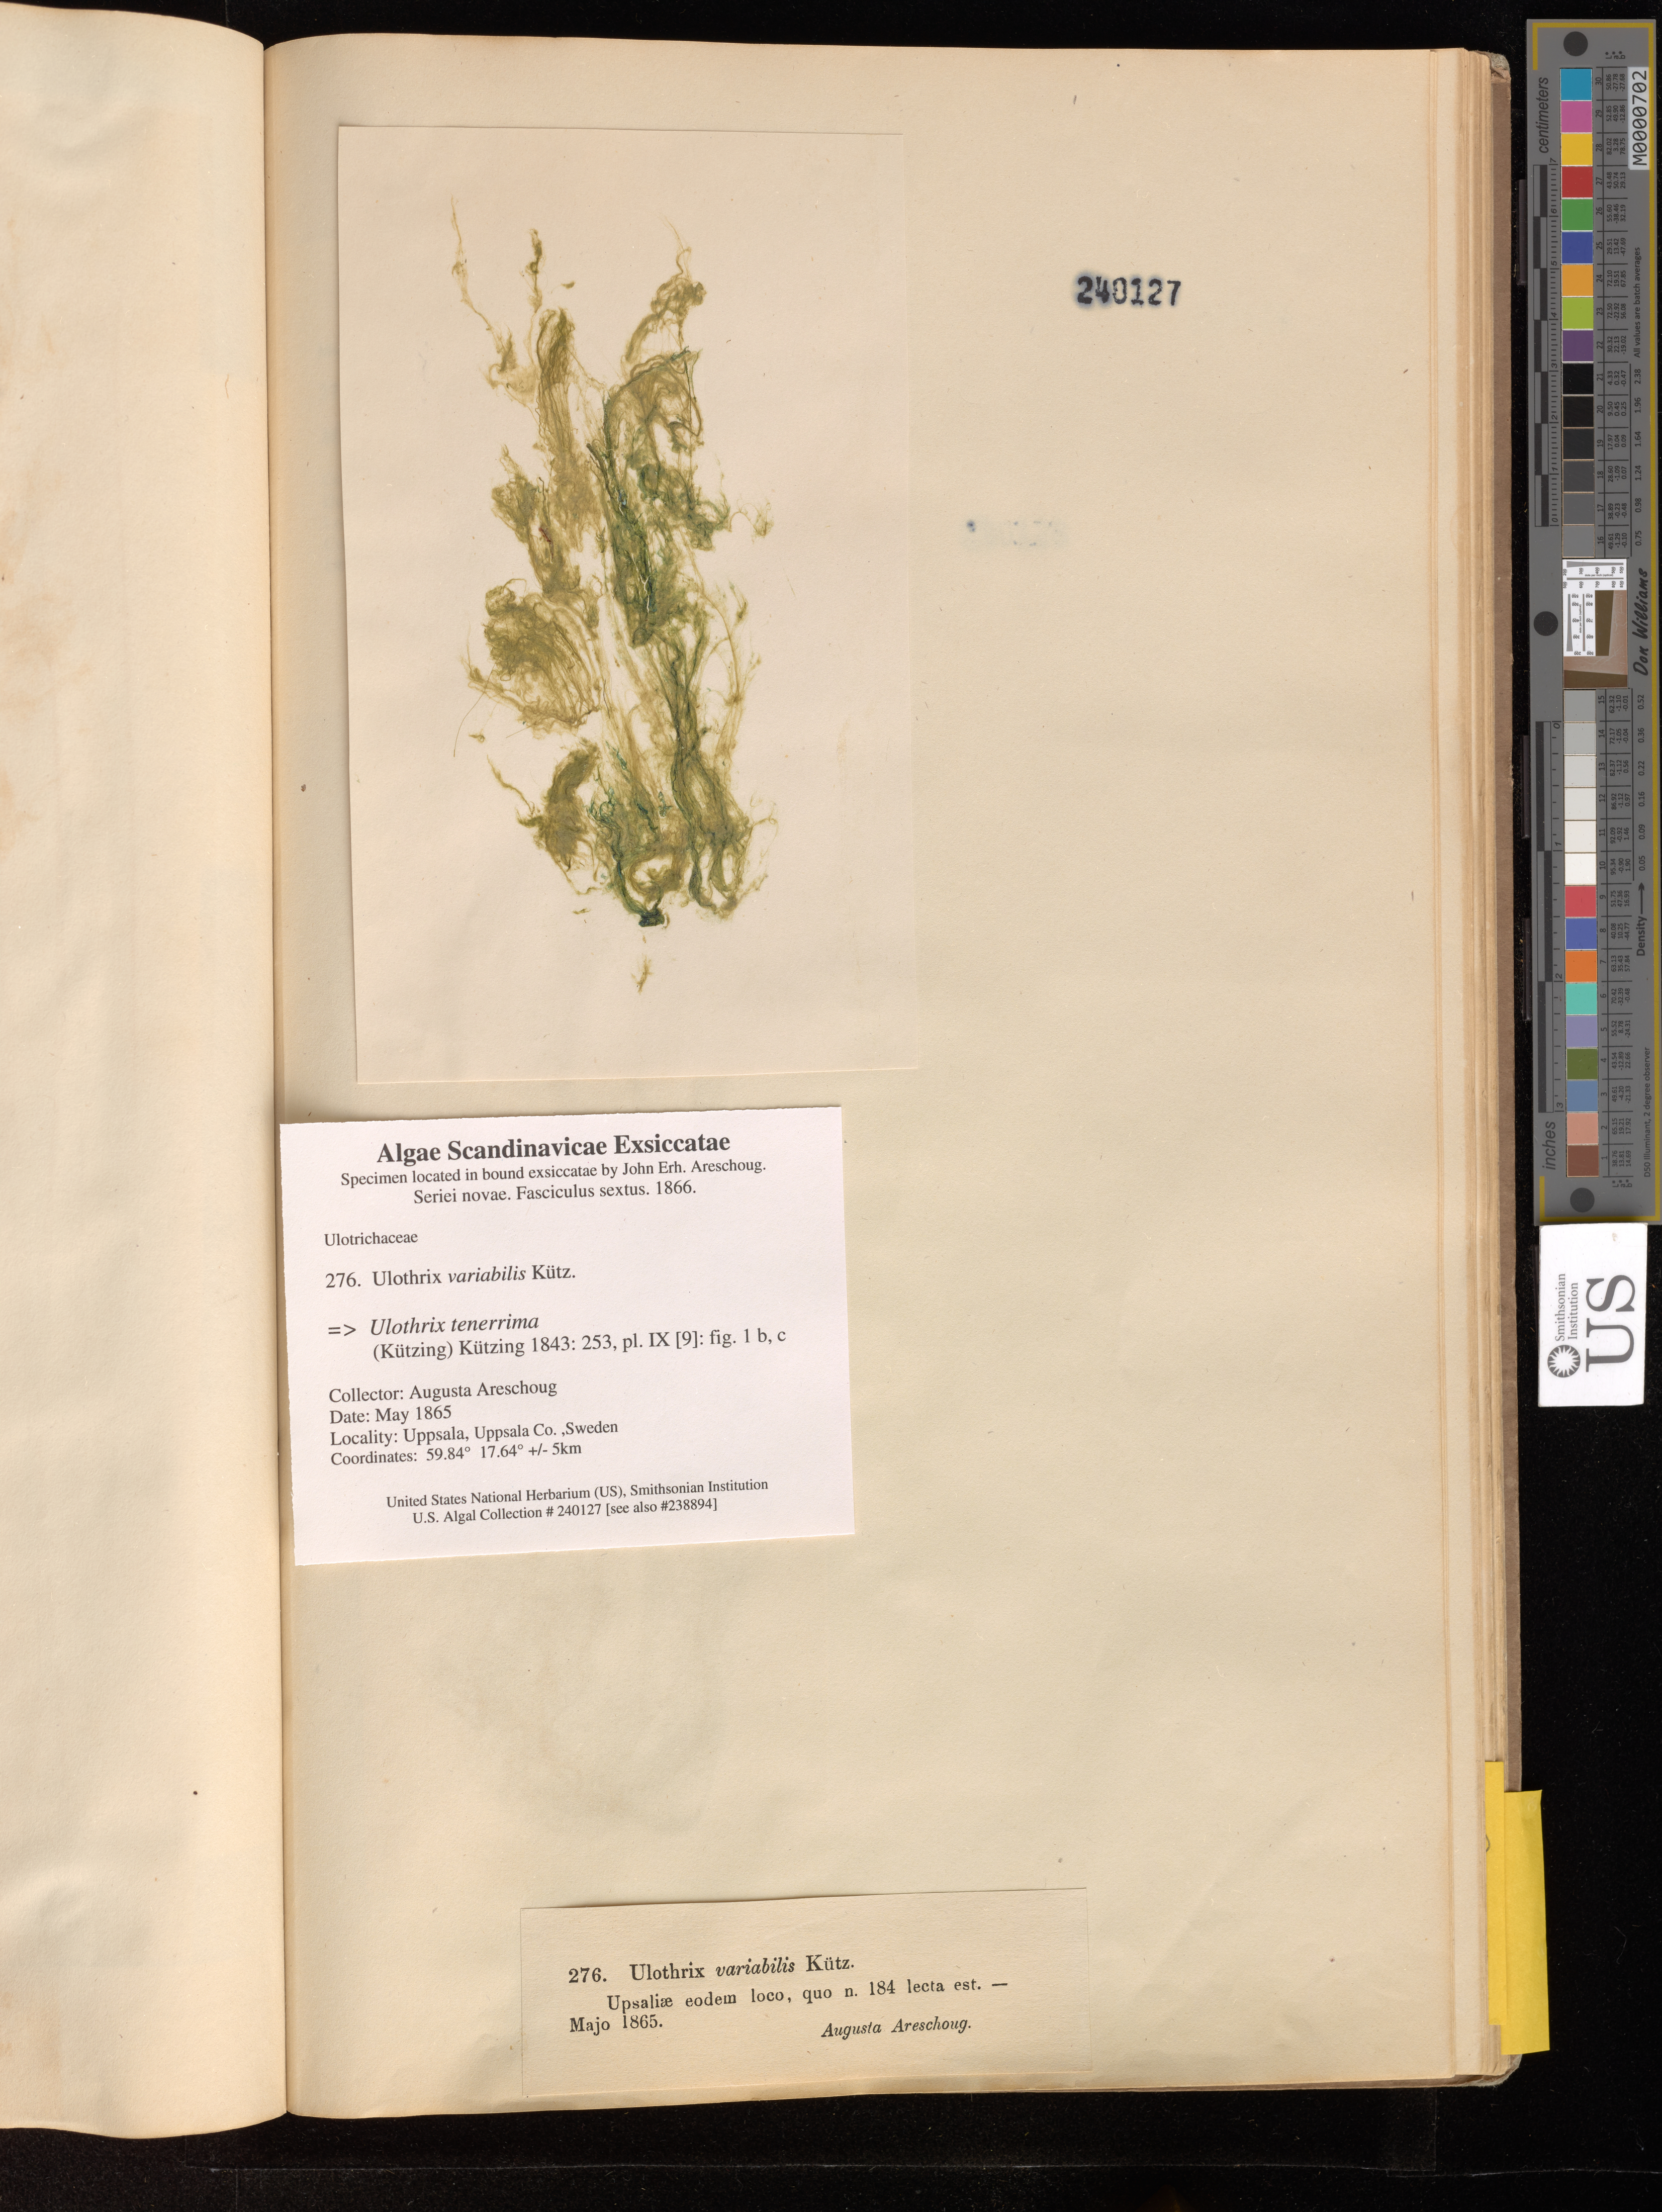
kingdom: Plantae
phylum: Chlorophyta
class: Ulvophyceae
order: Ulotrichales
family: Ulotrichaceae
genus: Ulothrix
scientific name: Ulothrix tenerrima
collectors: A. Areschoug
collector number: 276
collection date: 1865-05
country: Sweden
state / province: Uppsala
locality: Uppsala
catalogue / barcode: US 240127